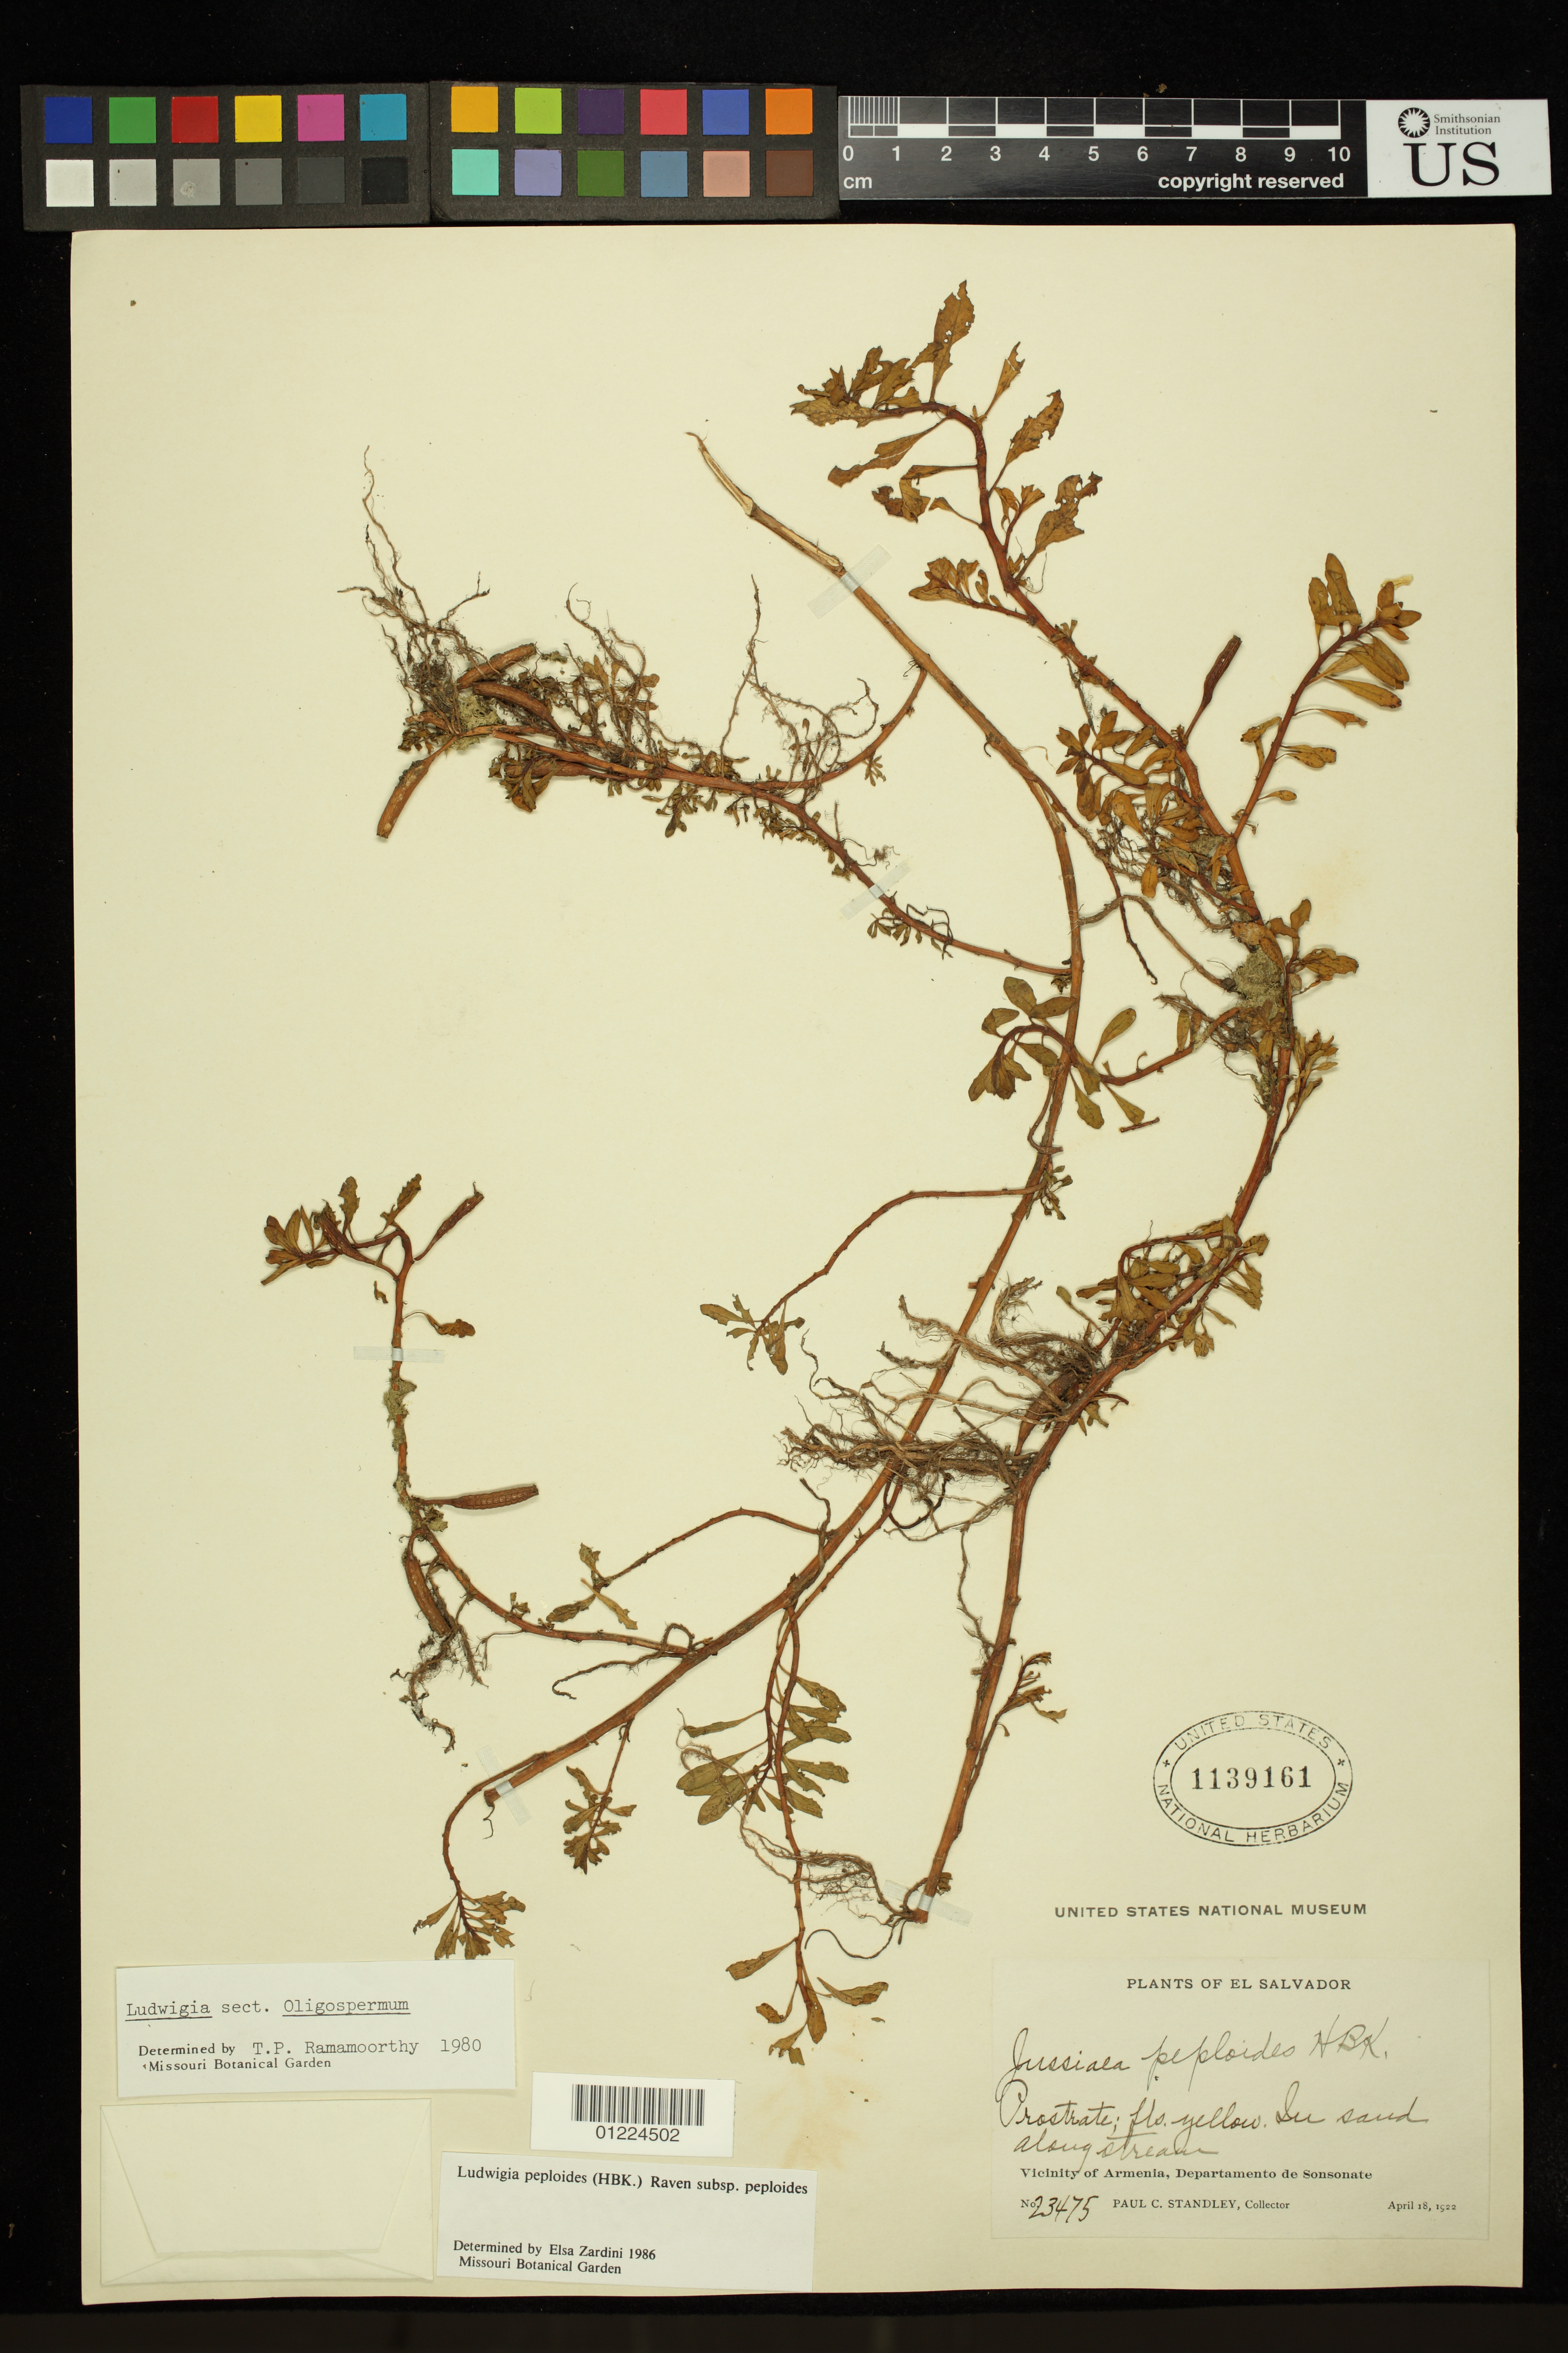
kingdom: Plantae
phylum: Tracheophyta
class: Magnoliopsida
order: Myrtales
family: Onagraceae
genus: Ludwigia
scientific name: Ludwigia peploides subsp. peploides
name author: (Kunth) P.H. Raven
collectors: P. C. Standley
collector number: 23475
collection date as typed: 18 Apr 1922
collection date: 1922-04-18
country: El Salvador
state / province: Sonsonate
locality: Vicinity of Armenia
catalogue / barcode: US 1139161